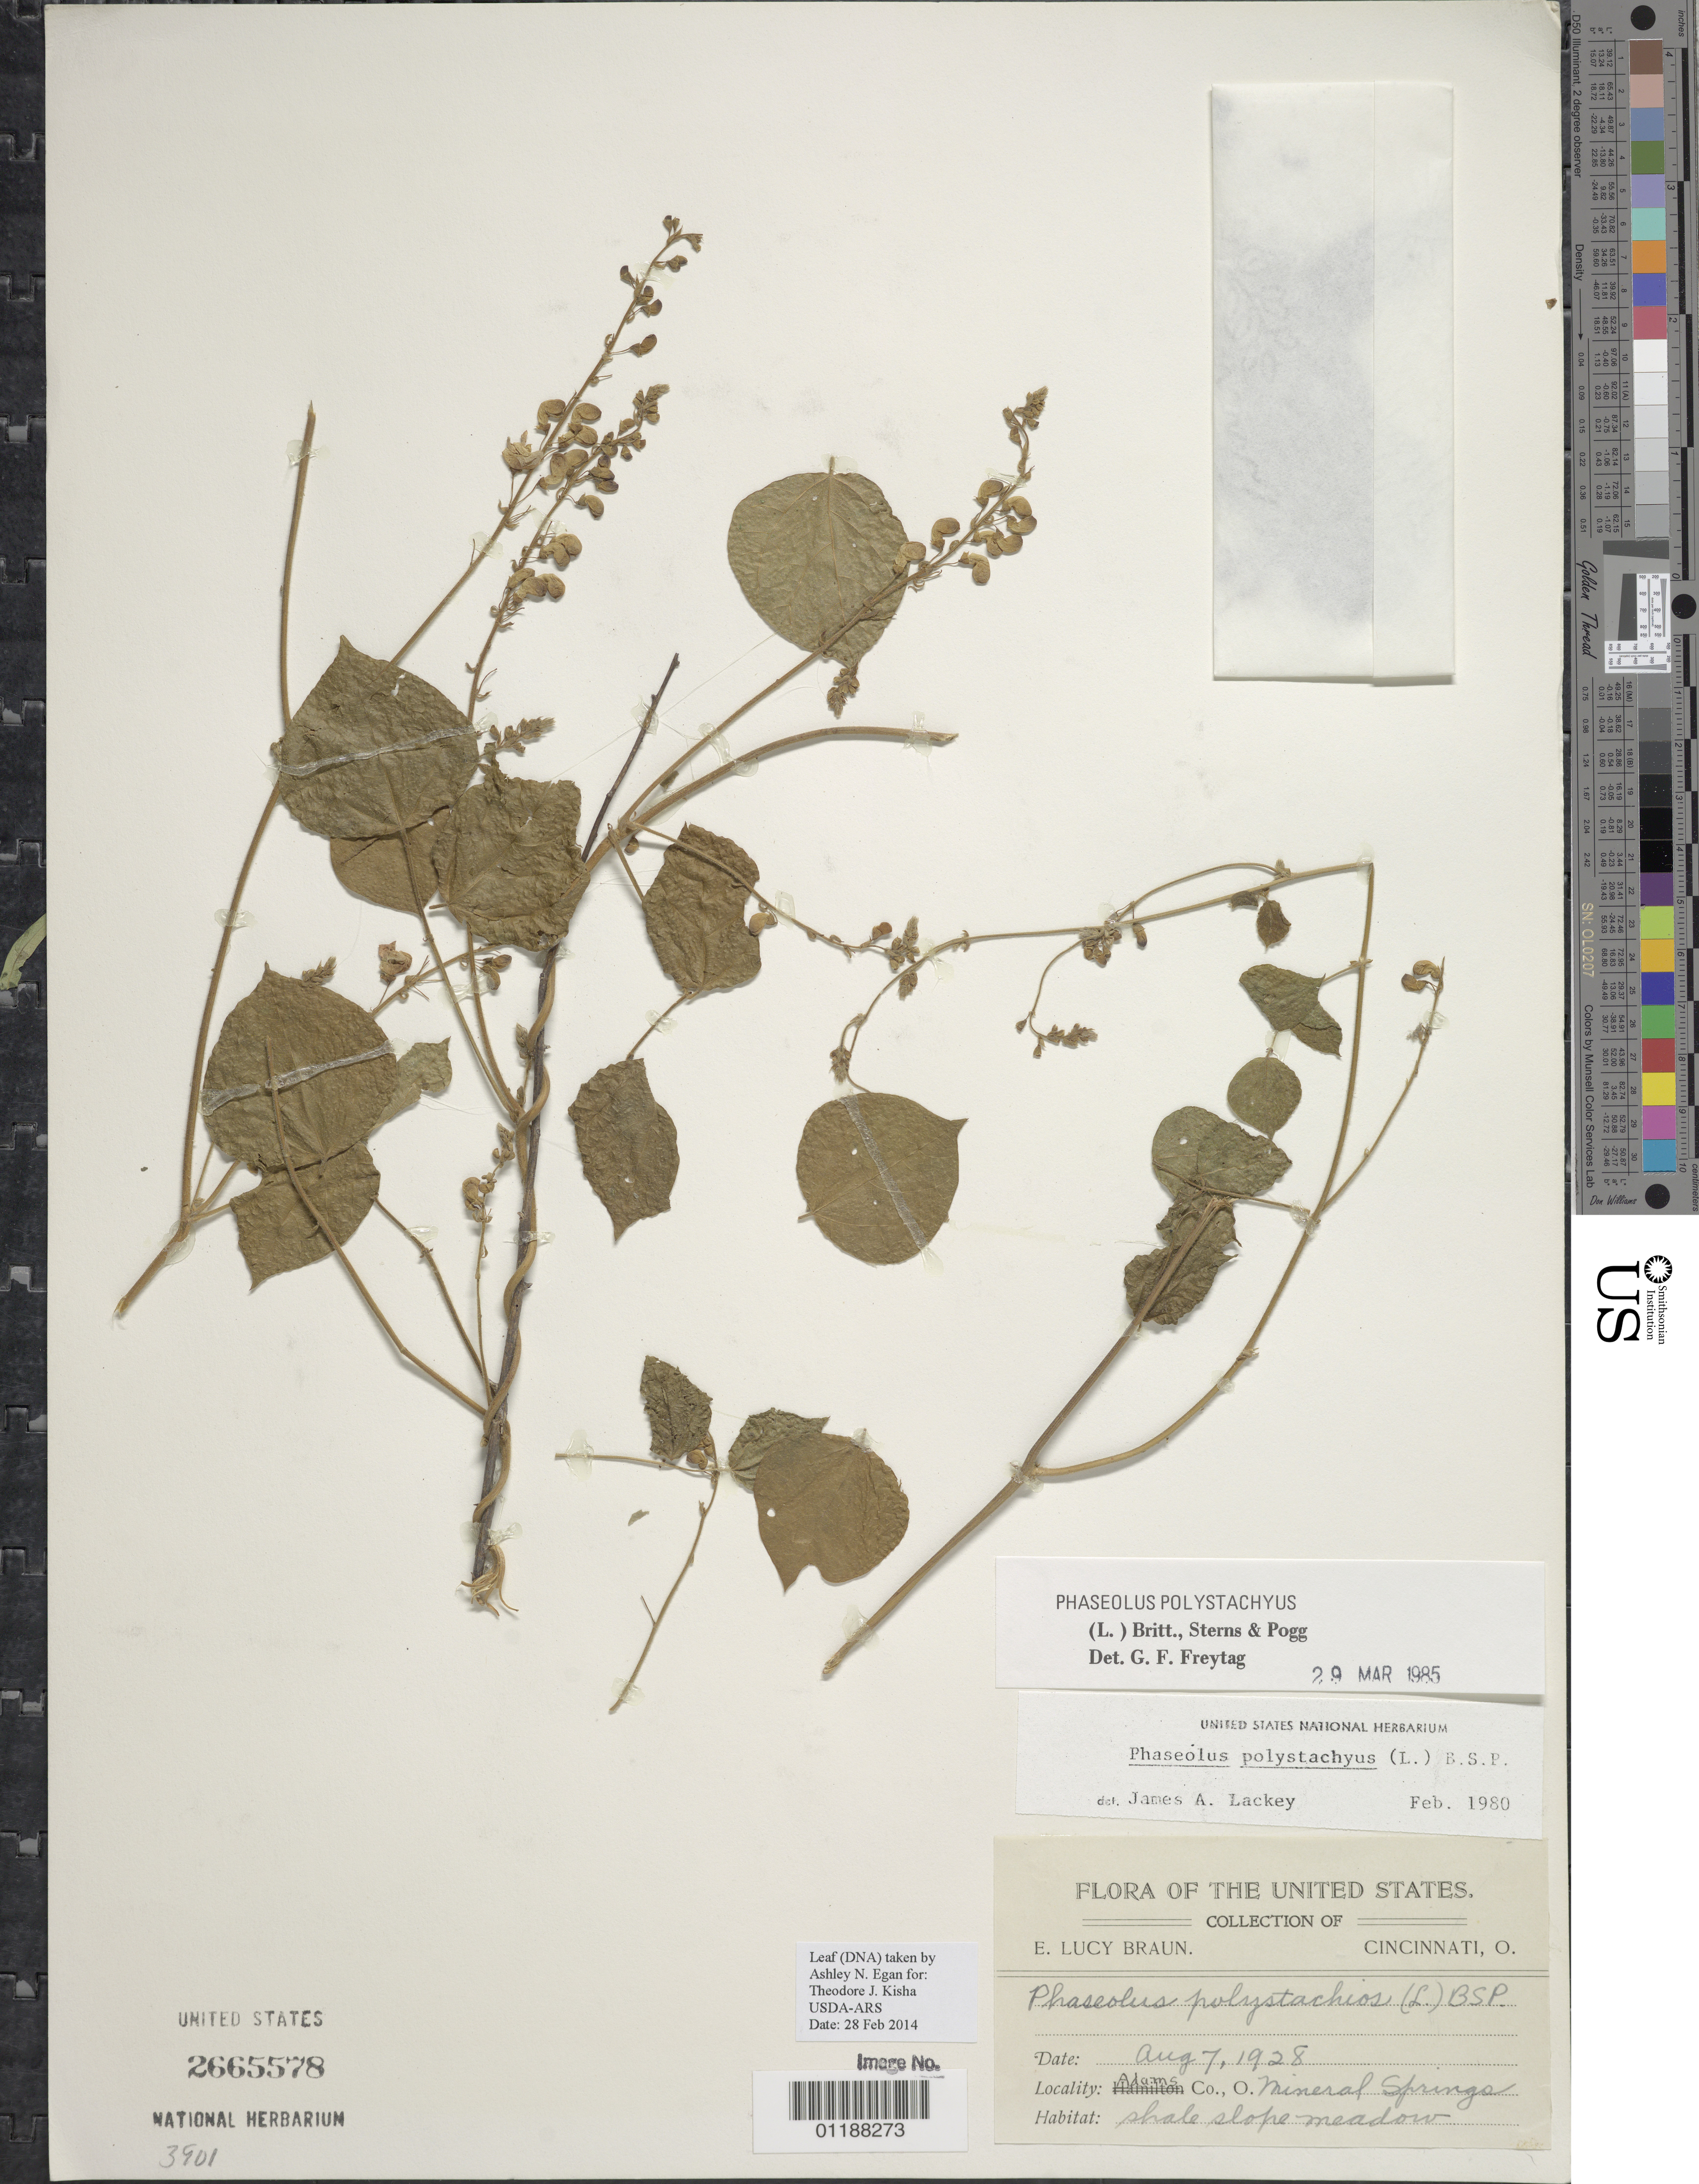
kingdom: Plantae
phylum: Tracheophyta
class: Magnoliopsida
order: Fabales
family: Fabaceae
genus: Phaseolus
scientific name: Phaseolus polystachios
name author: (L.) Britton, Stearns & Poggenb.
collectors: E. L. Braun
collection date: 1928-08-07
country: United States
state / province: Ohio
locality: Adams Co., Mineral Springs, shale slope meadow.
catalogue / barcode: US 2665578